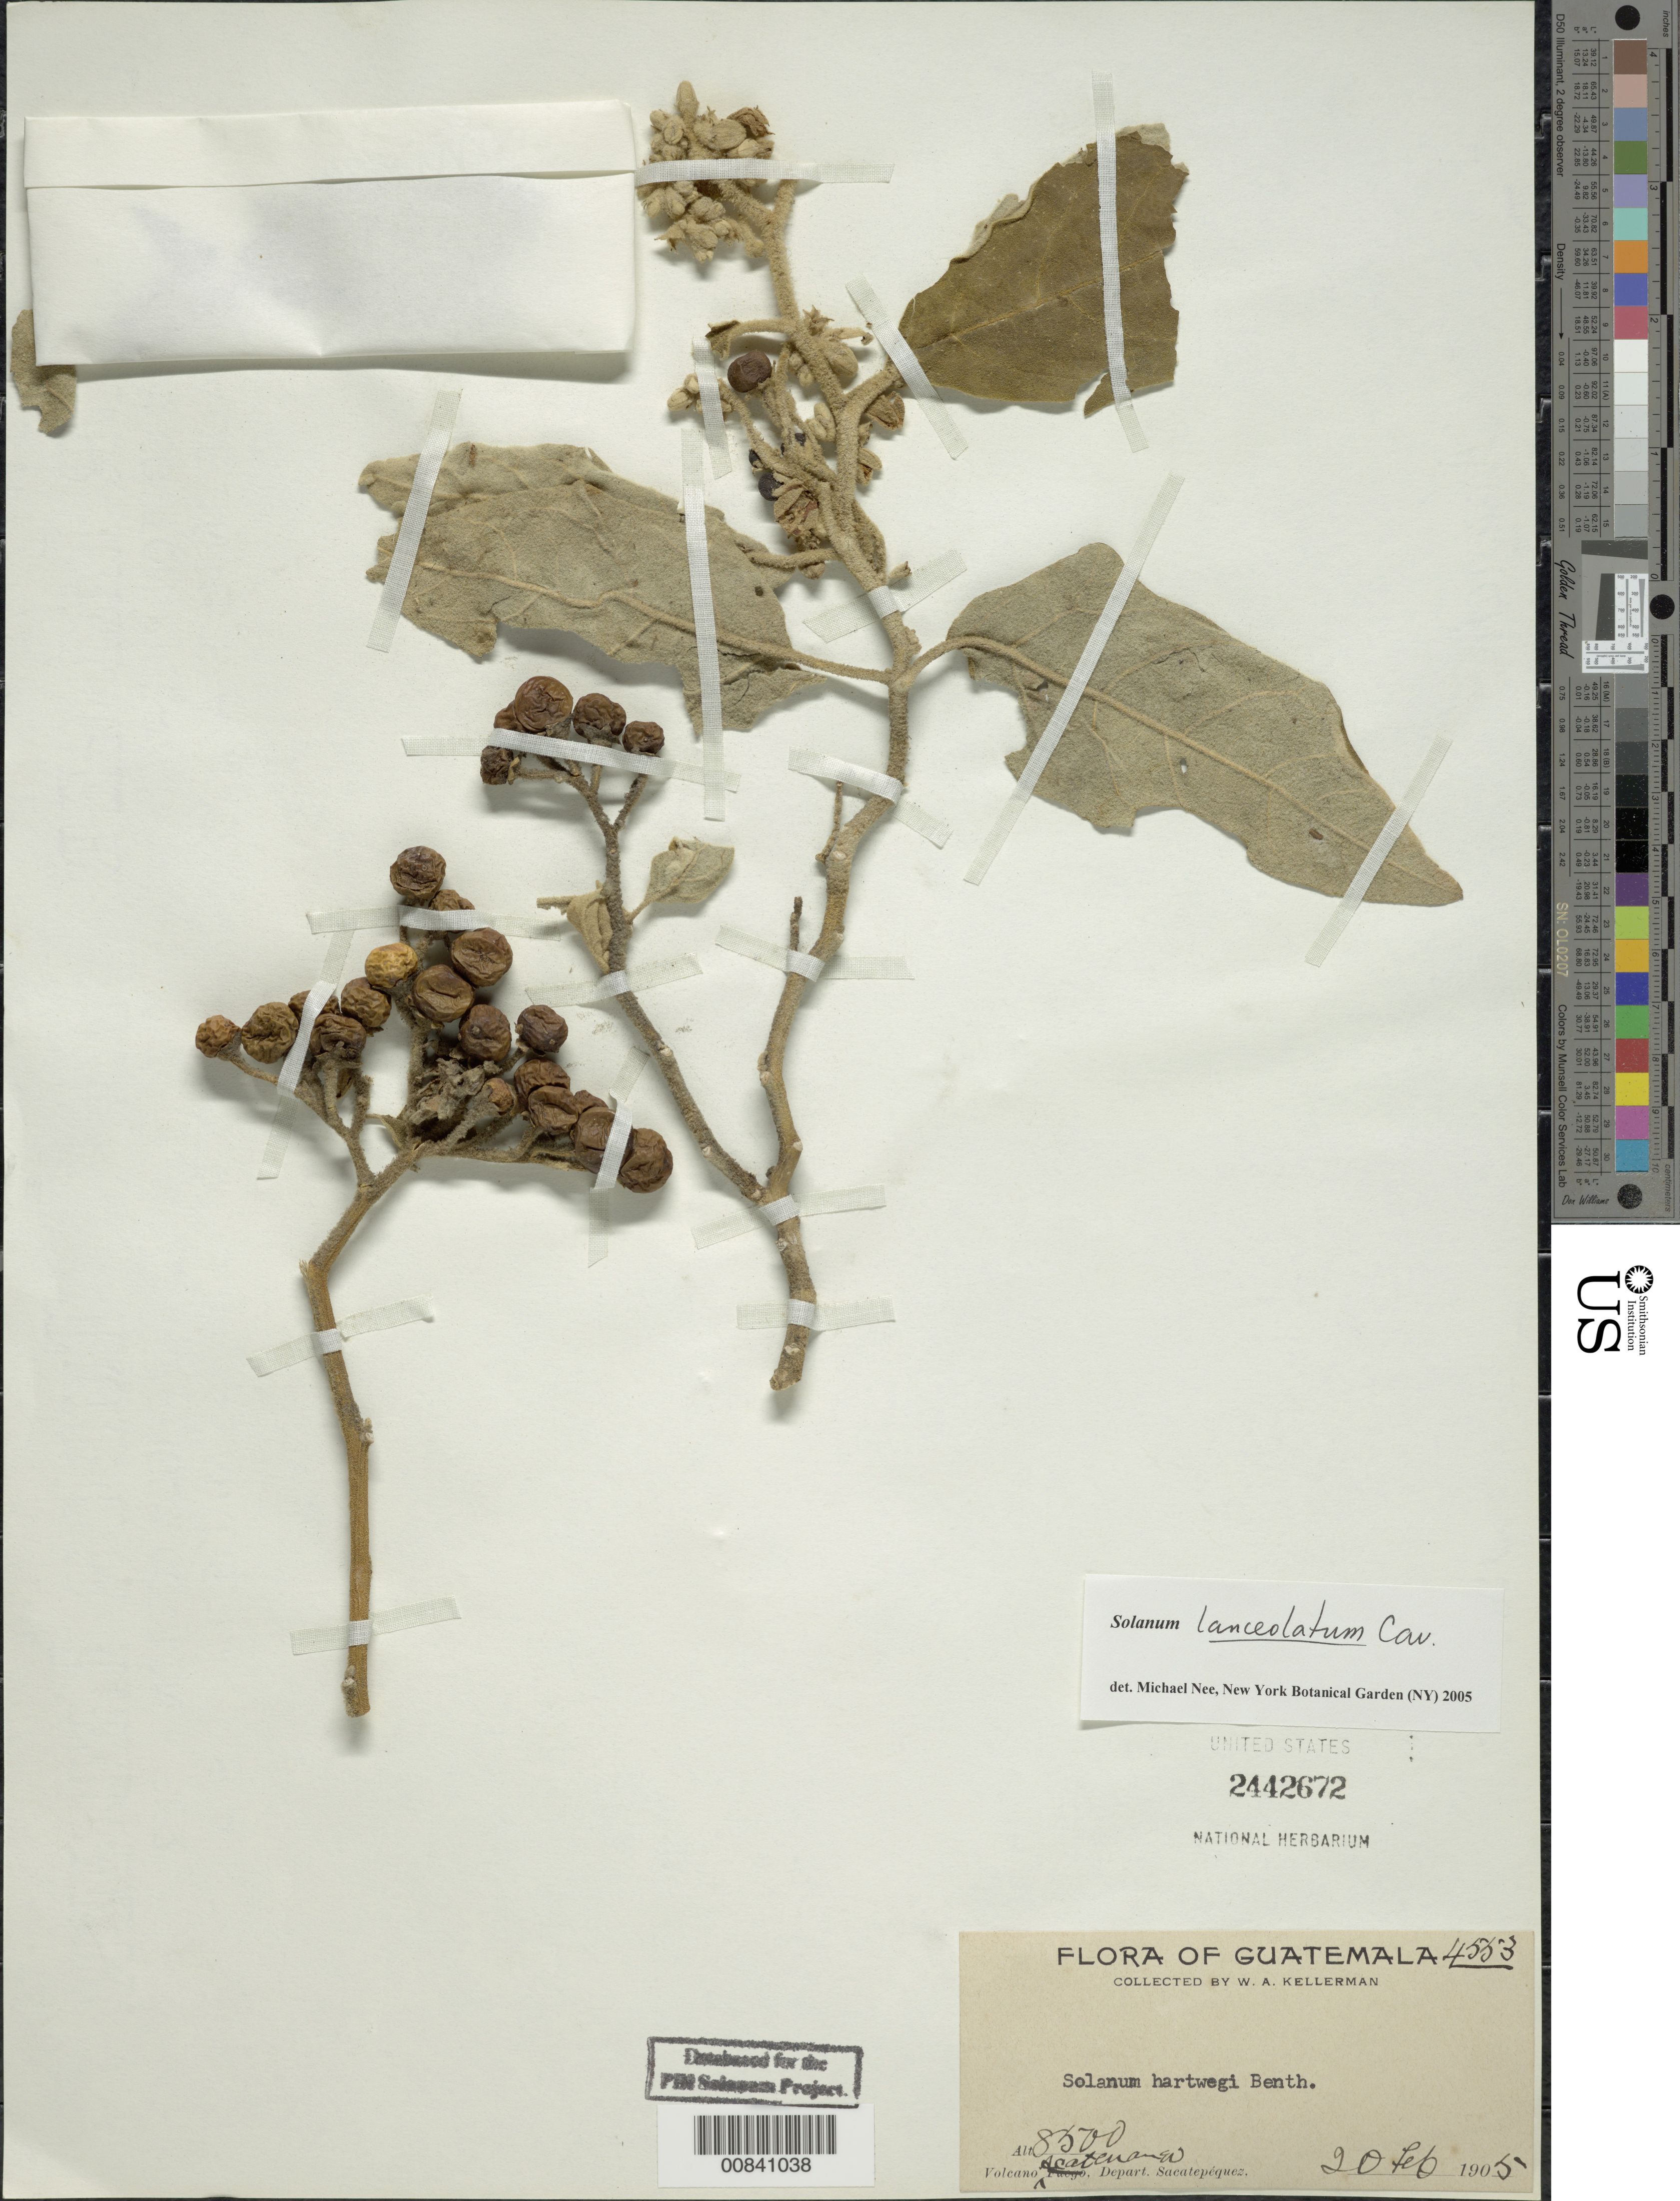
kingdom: Plantae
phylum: Tracheophyta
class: Magnoliopsida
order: Solanales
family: Solanaceae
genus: Solanum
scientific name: Solanum lanceolatum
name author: Cav.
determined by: Nee, Michael H.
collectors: W. A. Kellerman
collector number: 4553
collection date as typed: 20 Feb 1905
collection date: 1905-02-20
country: Guatemala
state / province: Sacatepéquez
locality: Volcano Acatenano..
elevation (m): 2591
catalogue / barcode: US 2442672